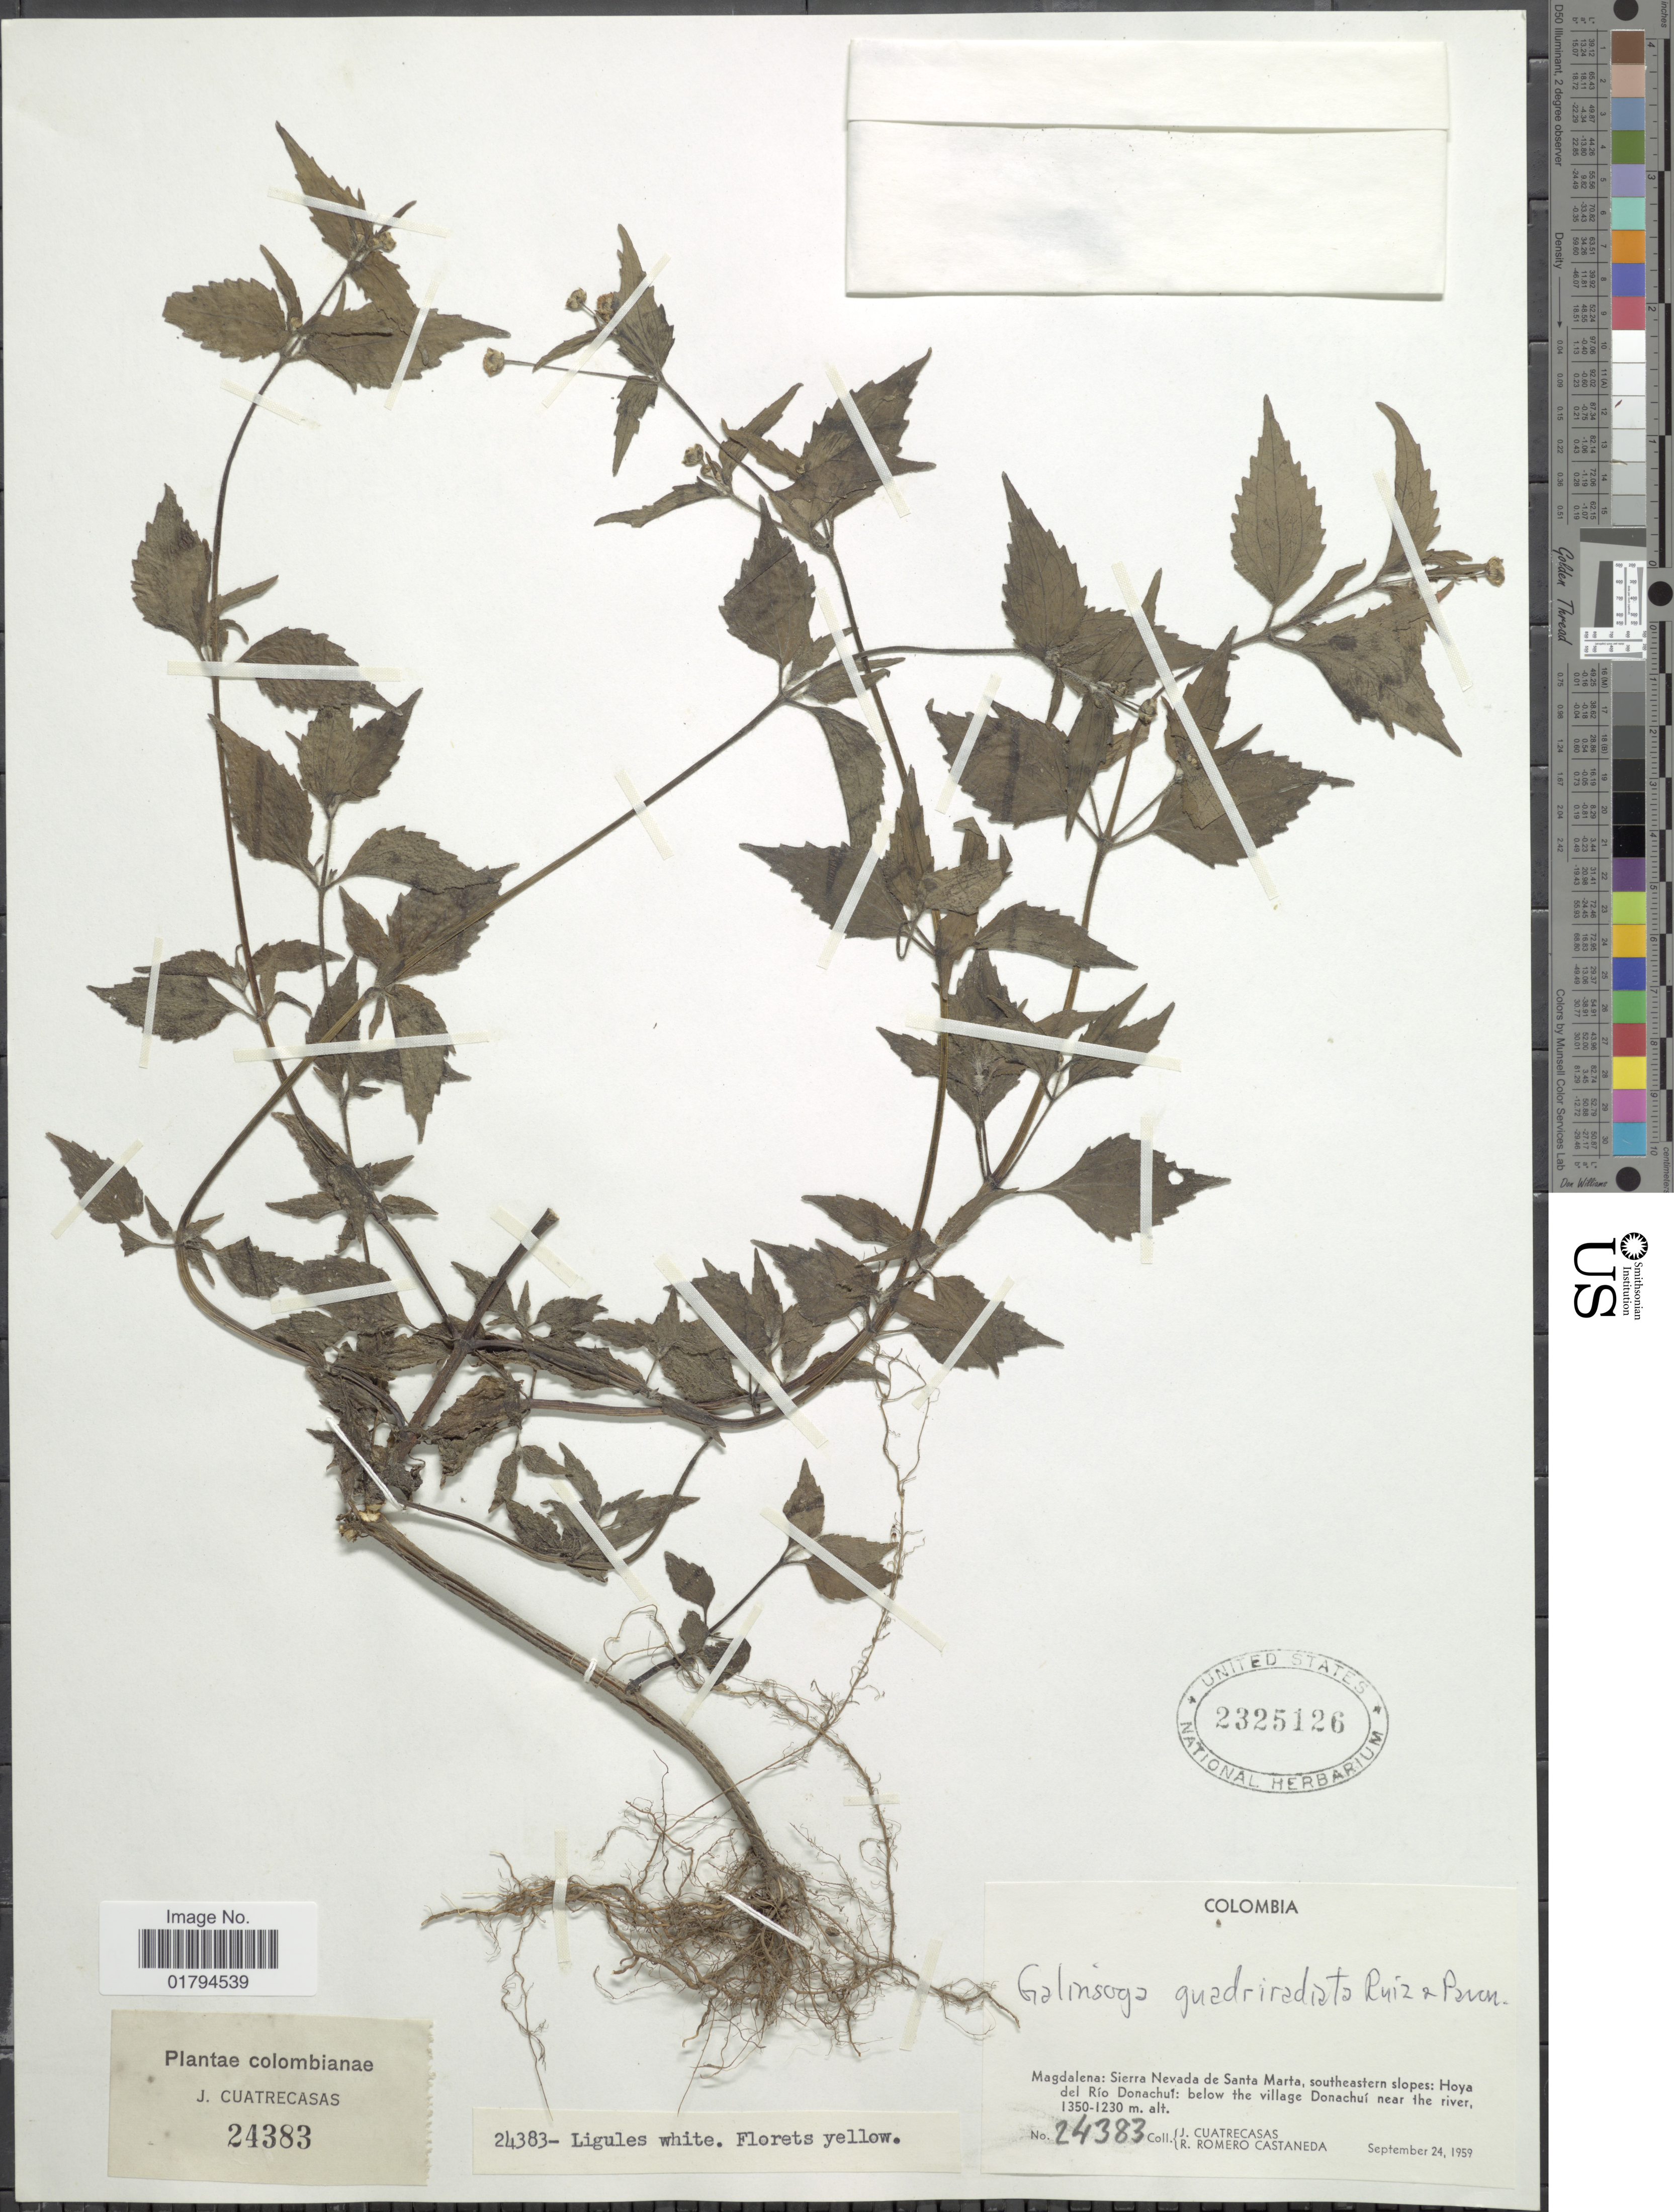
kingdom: Plantae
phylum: Tracheophyta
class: Magnoliopsida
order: Asterales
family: Asteraceae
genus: Galinsoga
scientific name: Galinsoga quadriradiata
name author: Ruiz & Pav.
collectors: J. Cuatrecasas & R. Romero Castañeda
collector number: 24383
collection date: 1959-09-24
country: Colombia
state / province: Magdalena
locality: Sierra Nevada de Santa Marta, southeastern slopes: Hoya del Rio Donachui: below the village Donachui near the river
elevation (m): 1230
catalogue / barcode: US 2325126